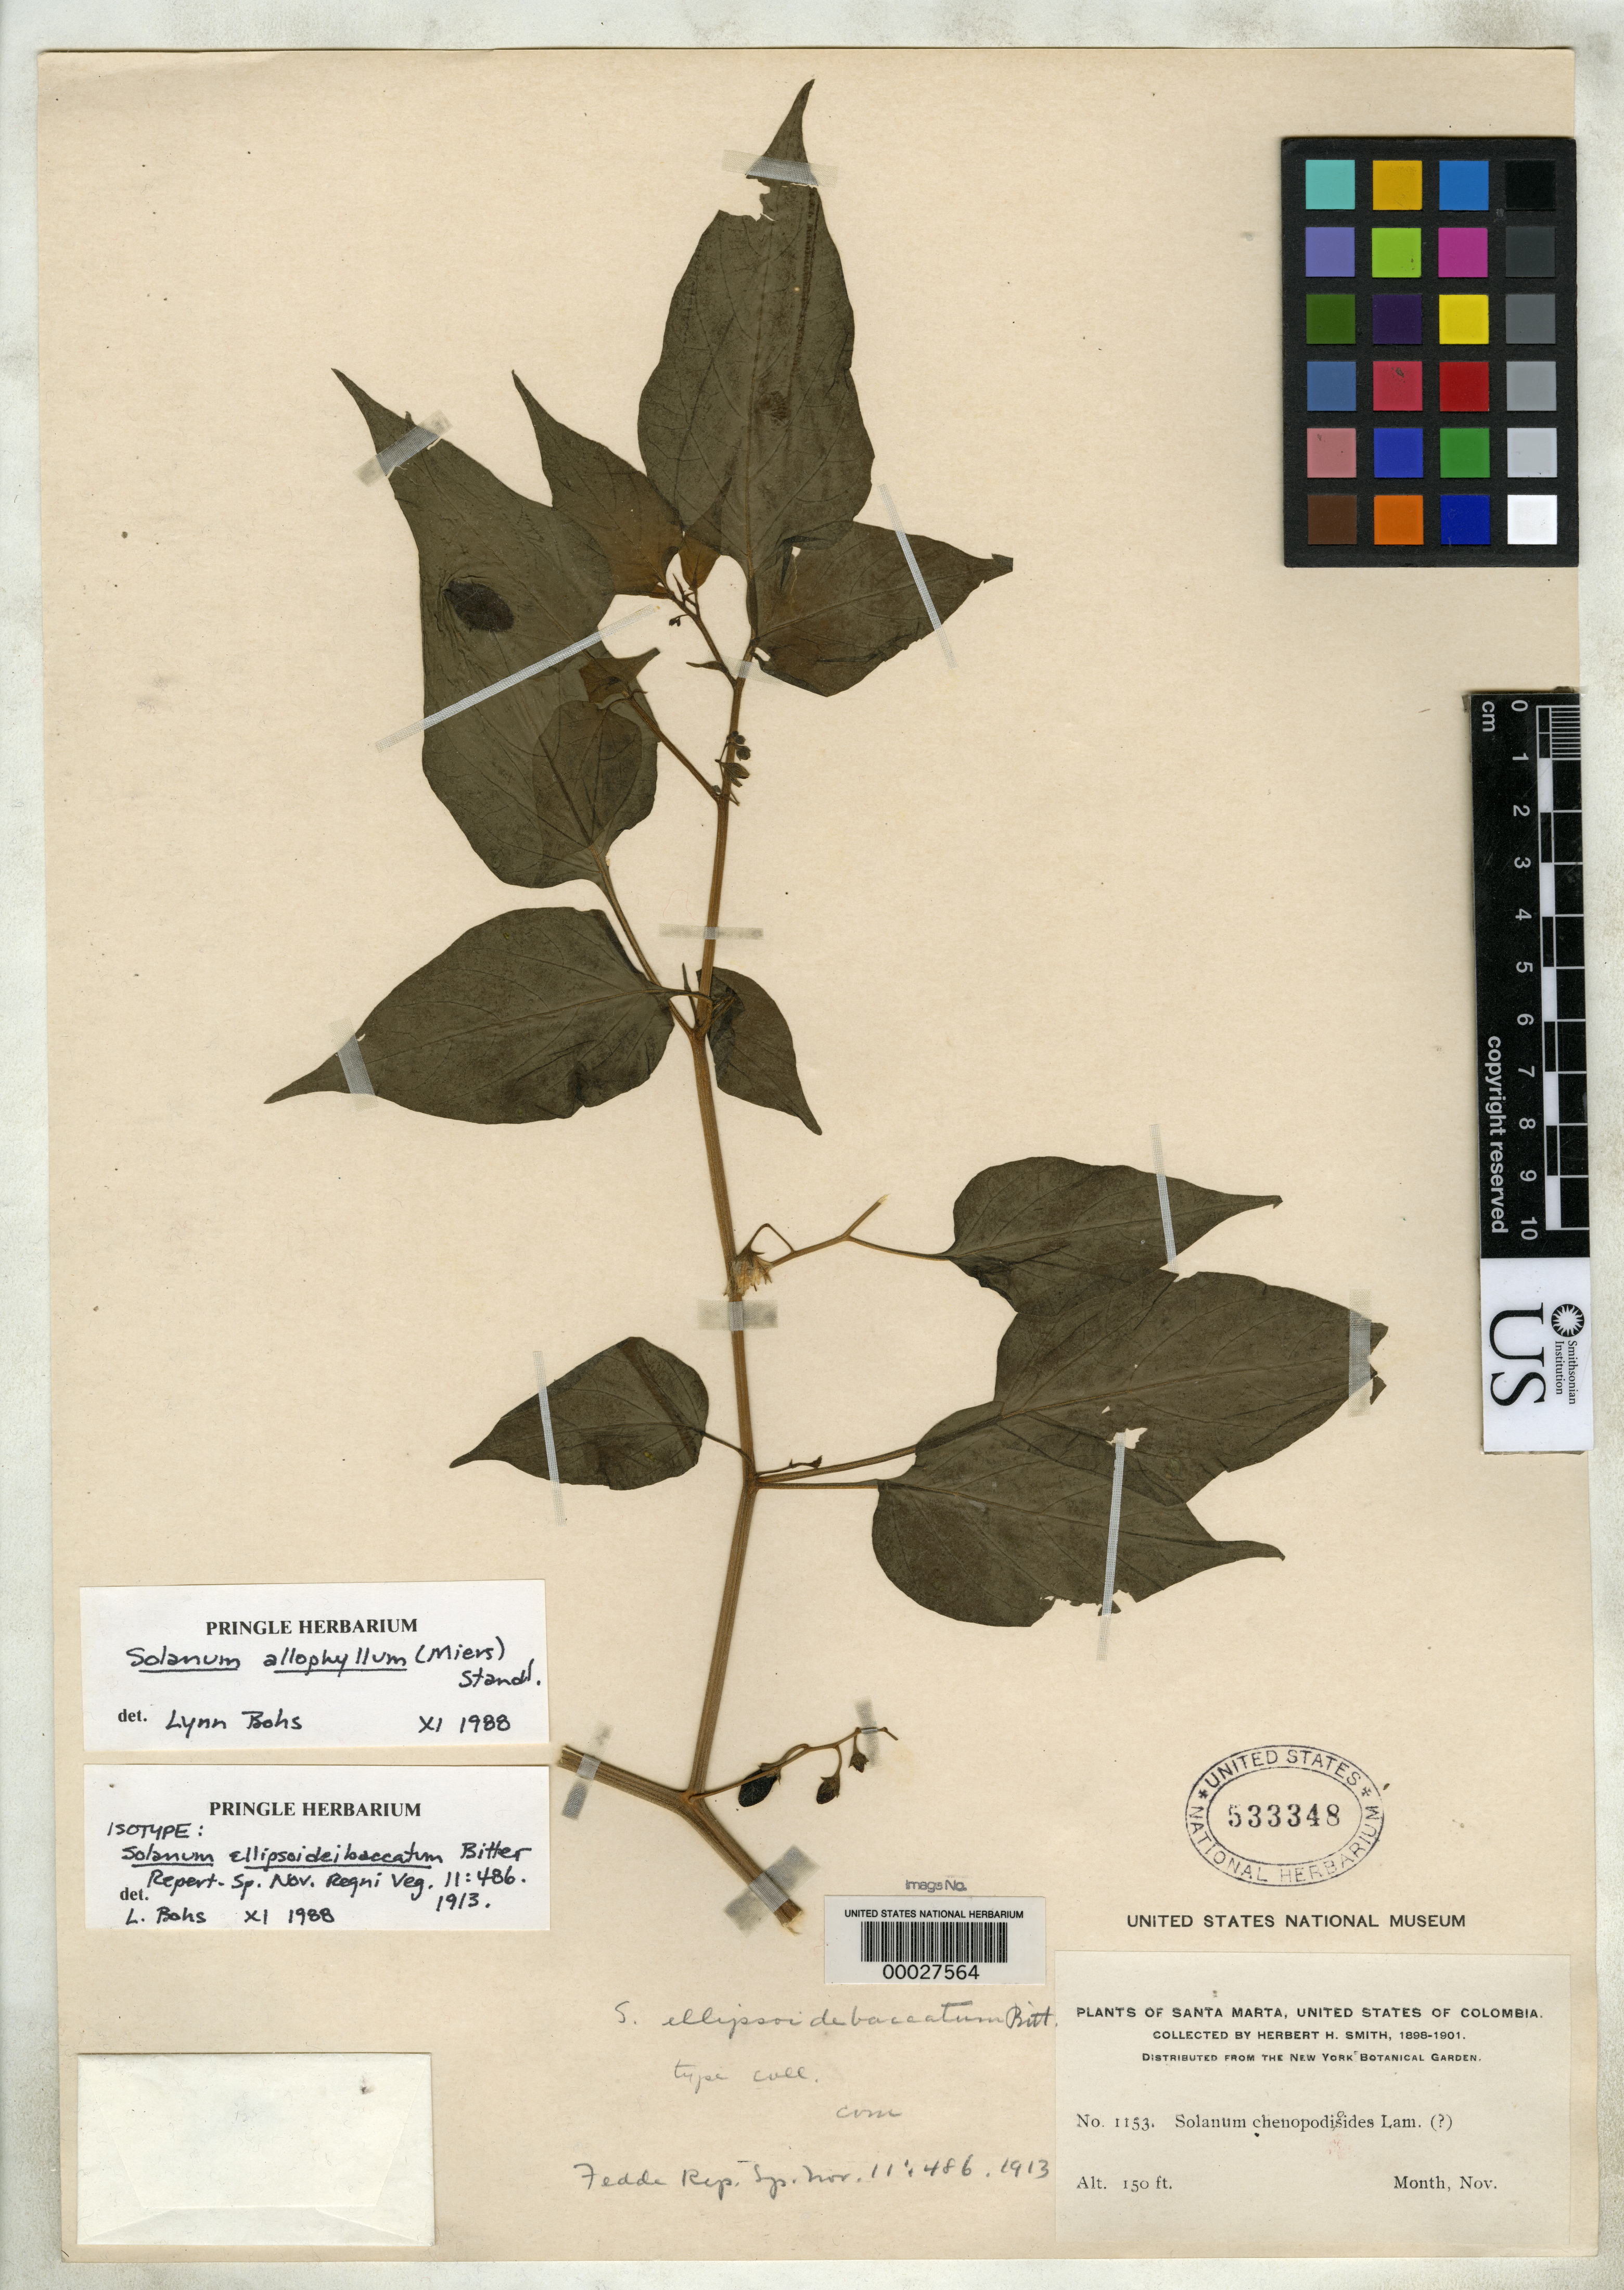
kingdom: Plantae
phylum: Tracheophyta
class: Magnoliopsida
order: Solanales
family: Solanaceae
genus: Solanum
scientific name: Solanum ellipsoideibaccatum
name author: Bitter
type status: Isotype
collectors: Herbert H. Smith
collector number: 1153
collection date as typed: Nov 1898 to -- Nov 1901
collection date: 1898-11/1901-11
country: Colombia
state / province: Magdalena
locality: Santa Marta.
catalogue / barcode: US 533348